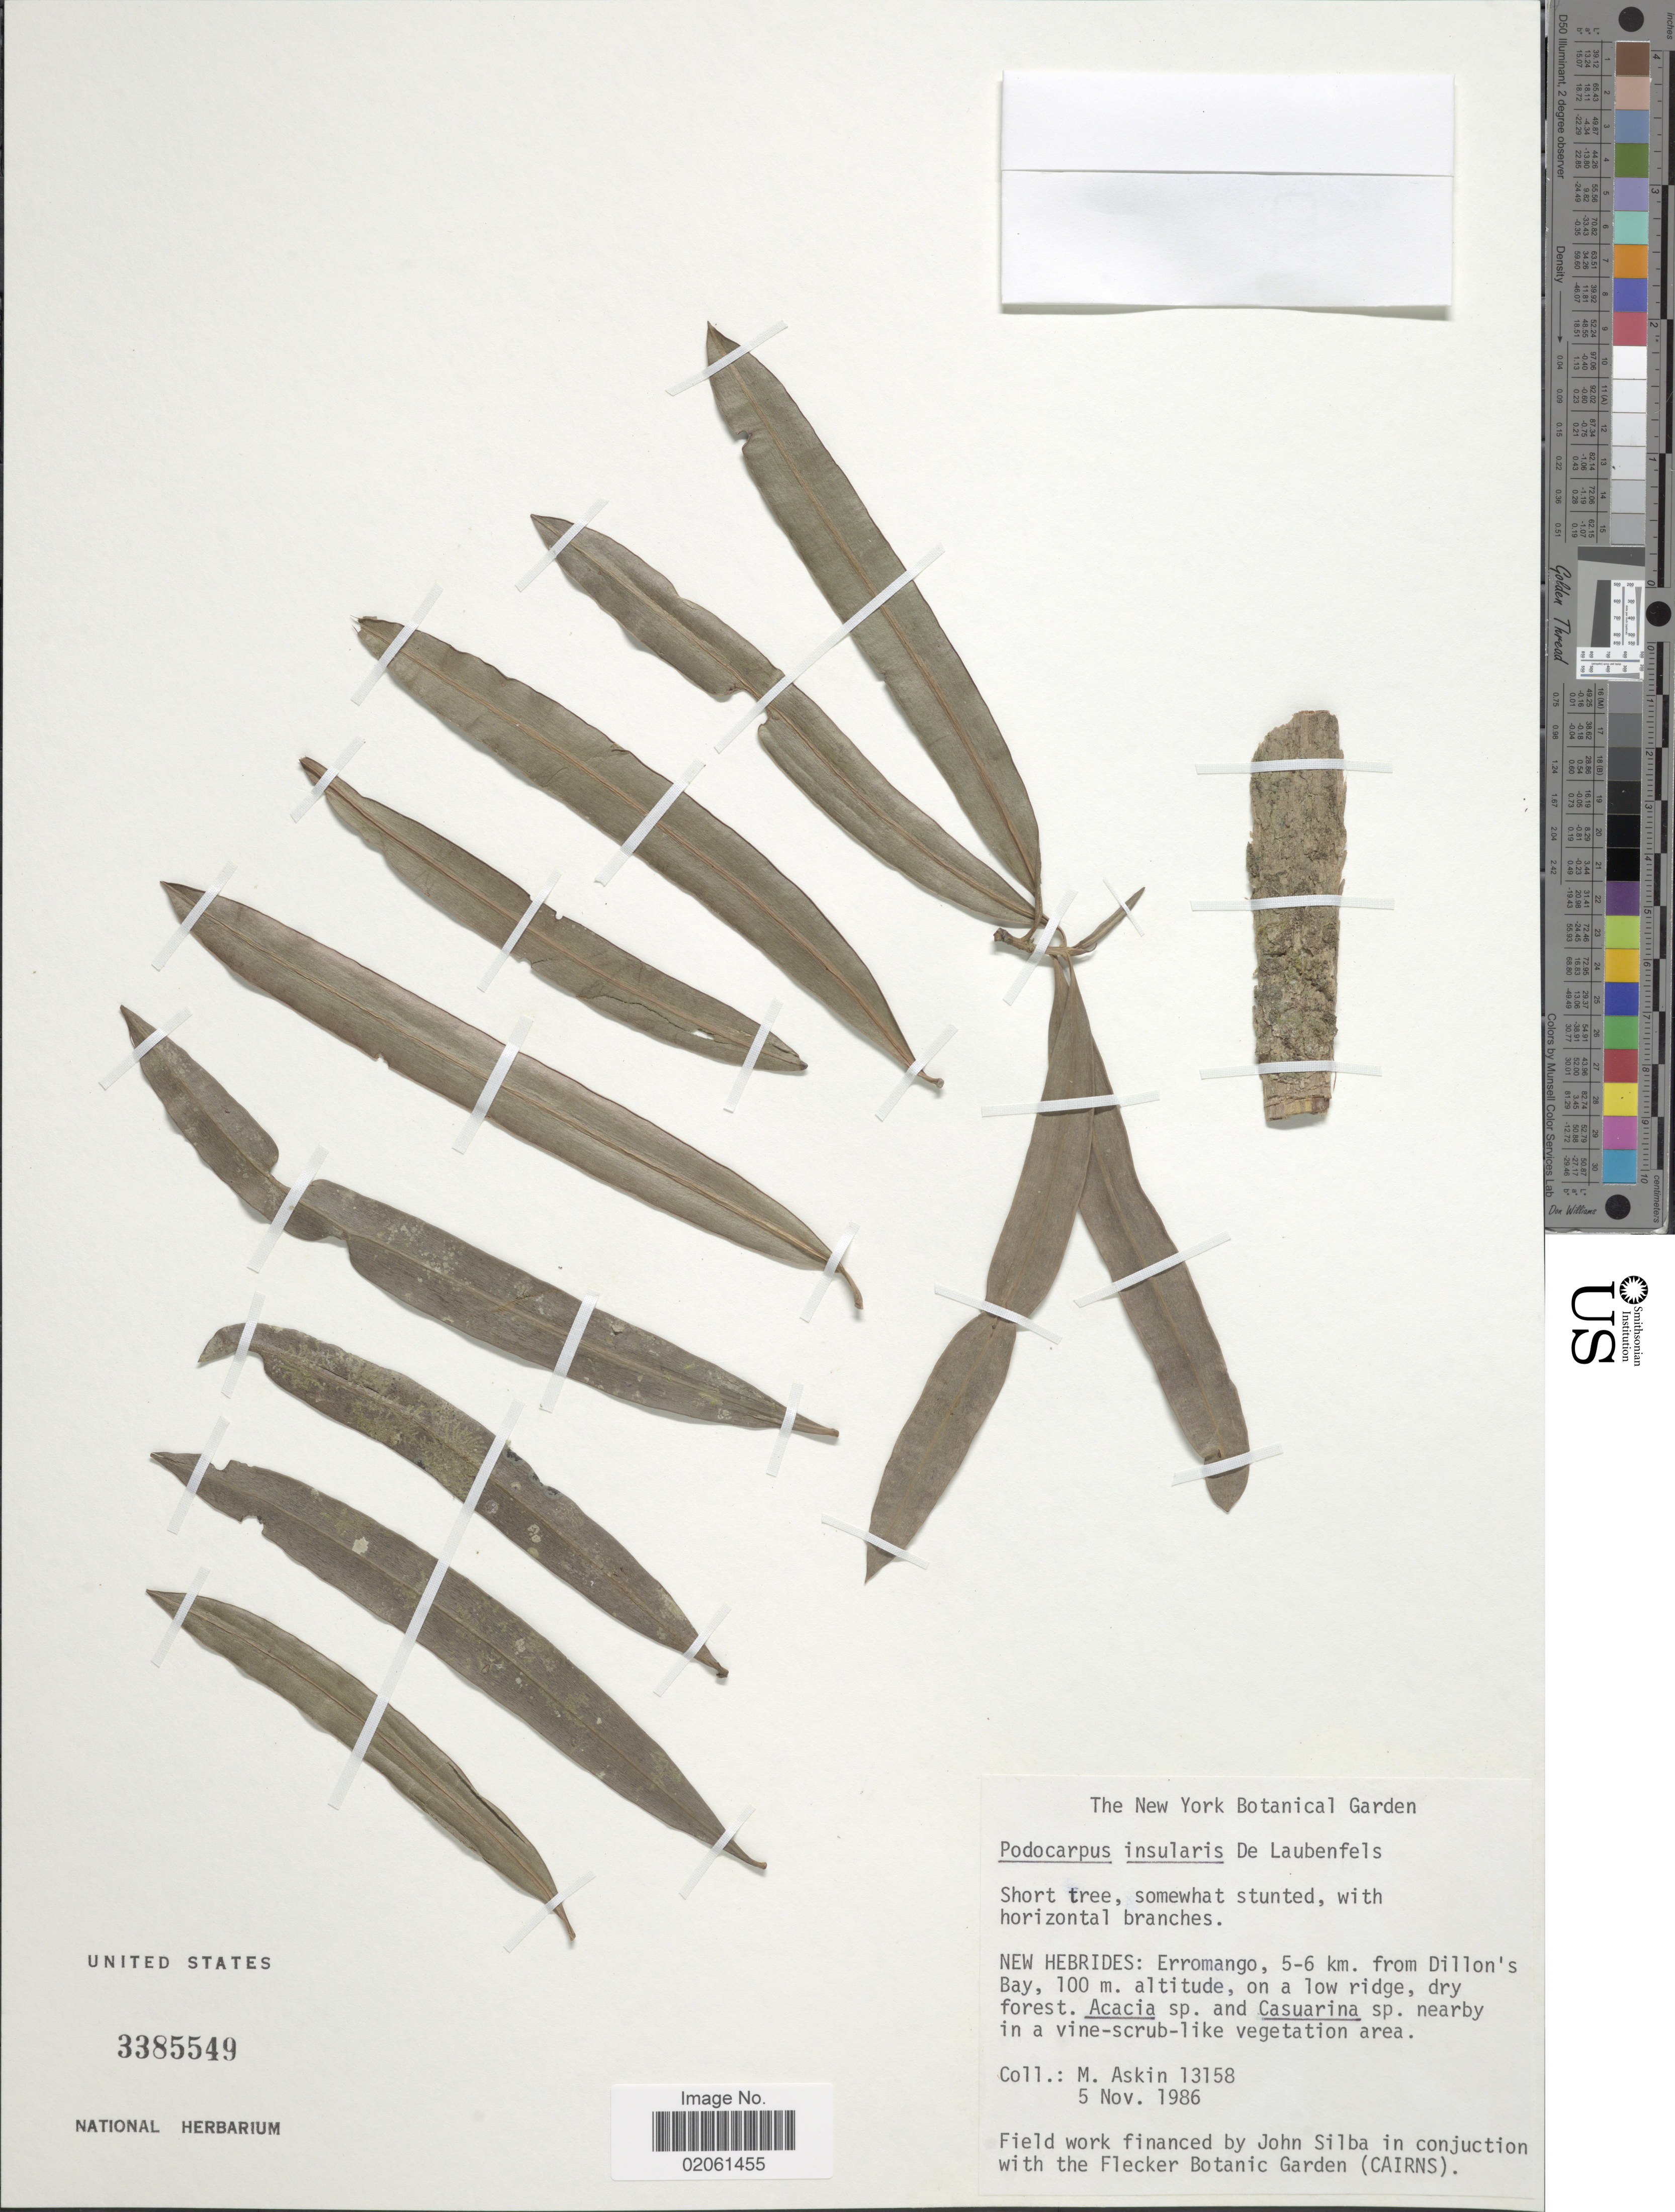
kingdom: Plantae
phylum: Tracheophyta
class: Pinopsida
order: Pinales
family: Podocarpaceae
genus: Podocarpus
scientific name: Podocarpus insularis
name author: de Laub.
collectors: M. Askin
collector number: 13158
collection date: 1986-11-05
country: Vanuatu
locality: Erromango, 5-6 km. from Dillon's Bay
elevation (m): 100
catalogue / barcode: US 3385549